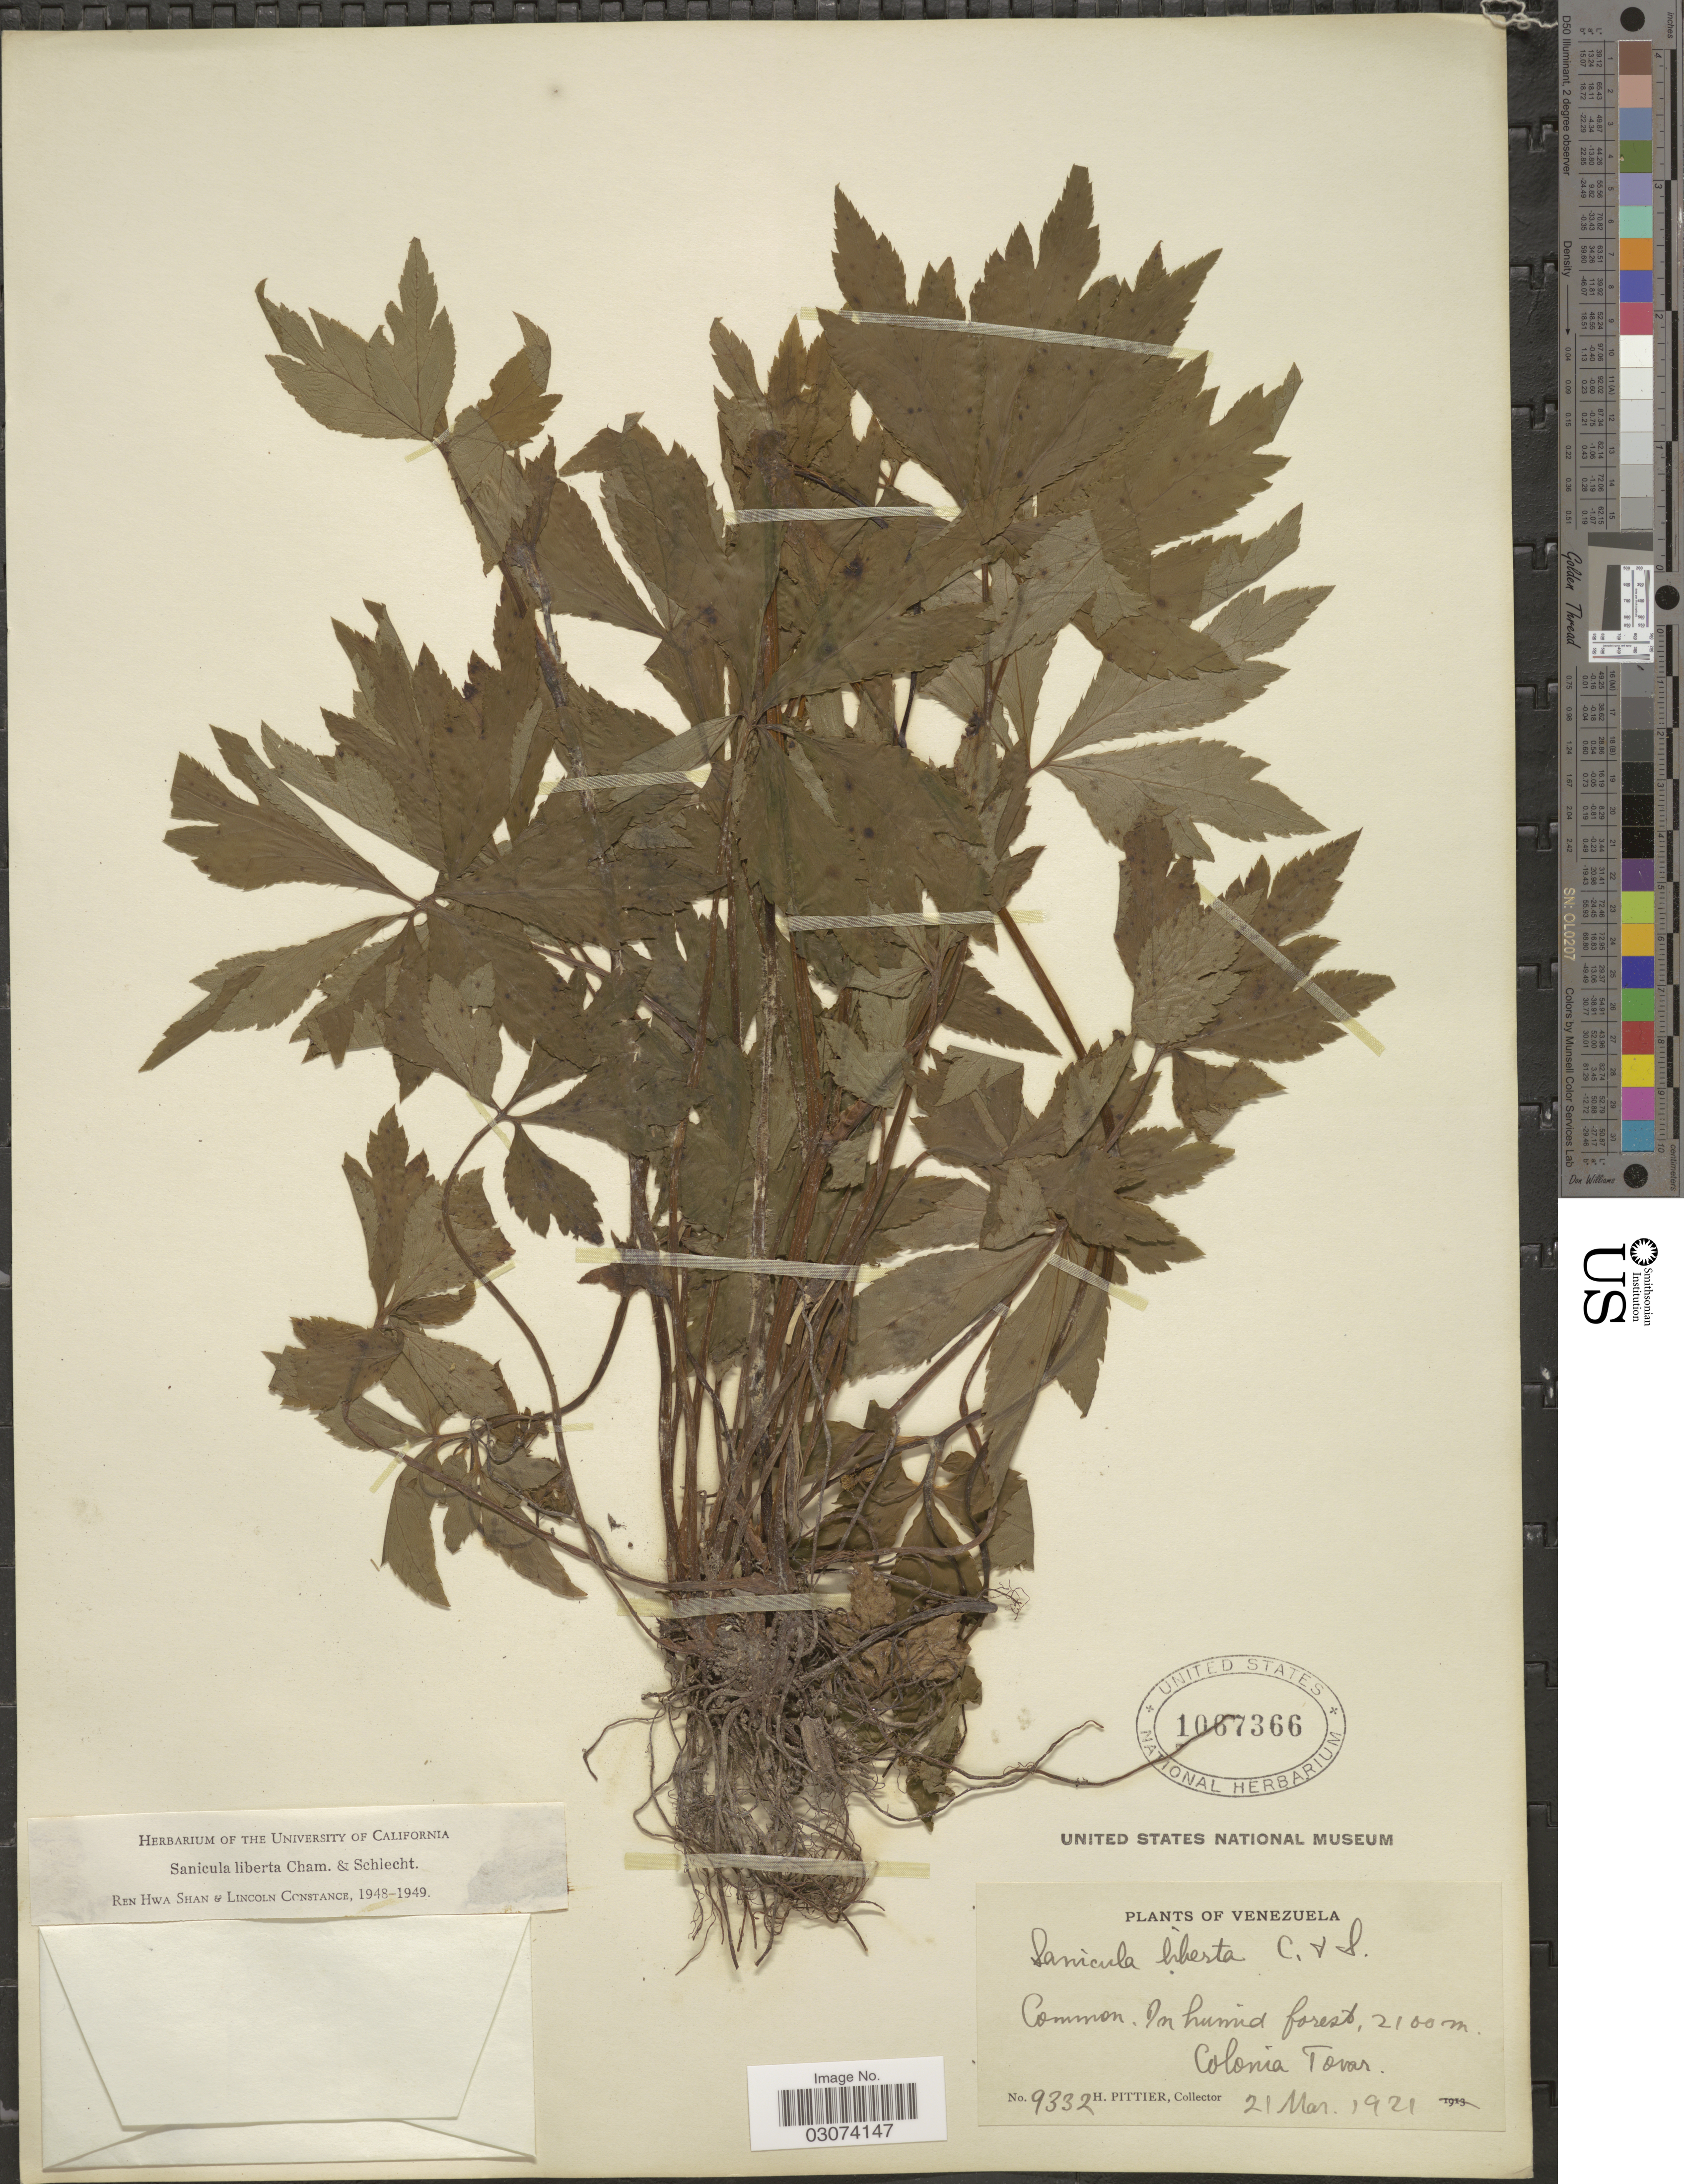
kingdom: Plantae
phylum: Tracheophyta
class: Magnoliopsida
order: Apiales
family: Apiaceae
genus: Sanicula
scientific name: Sanicula liberta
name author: Cham. & Schltdl.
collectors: H. F. Pittier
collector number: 9332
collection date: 1921-03-21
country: Venezuela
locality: In humid forest. Colonia Tovar.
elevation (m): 2100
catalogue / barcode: US 1067366